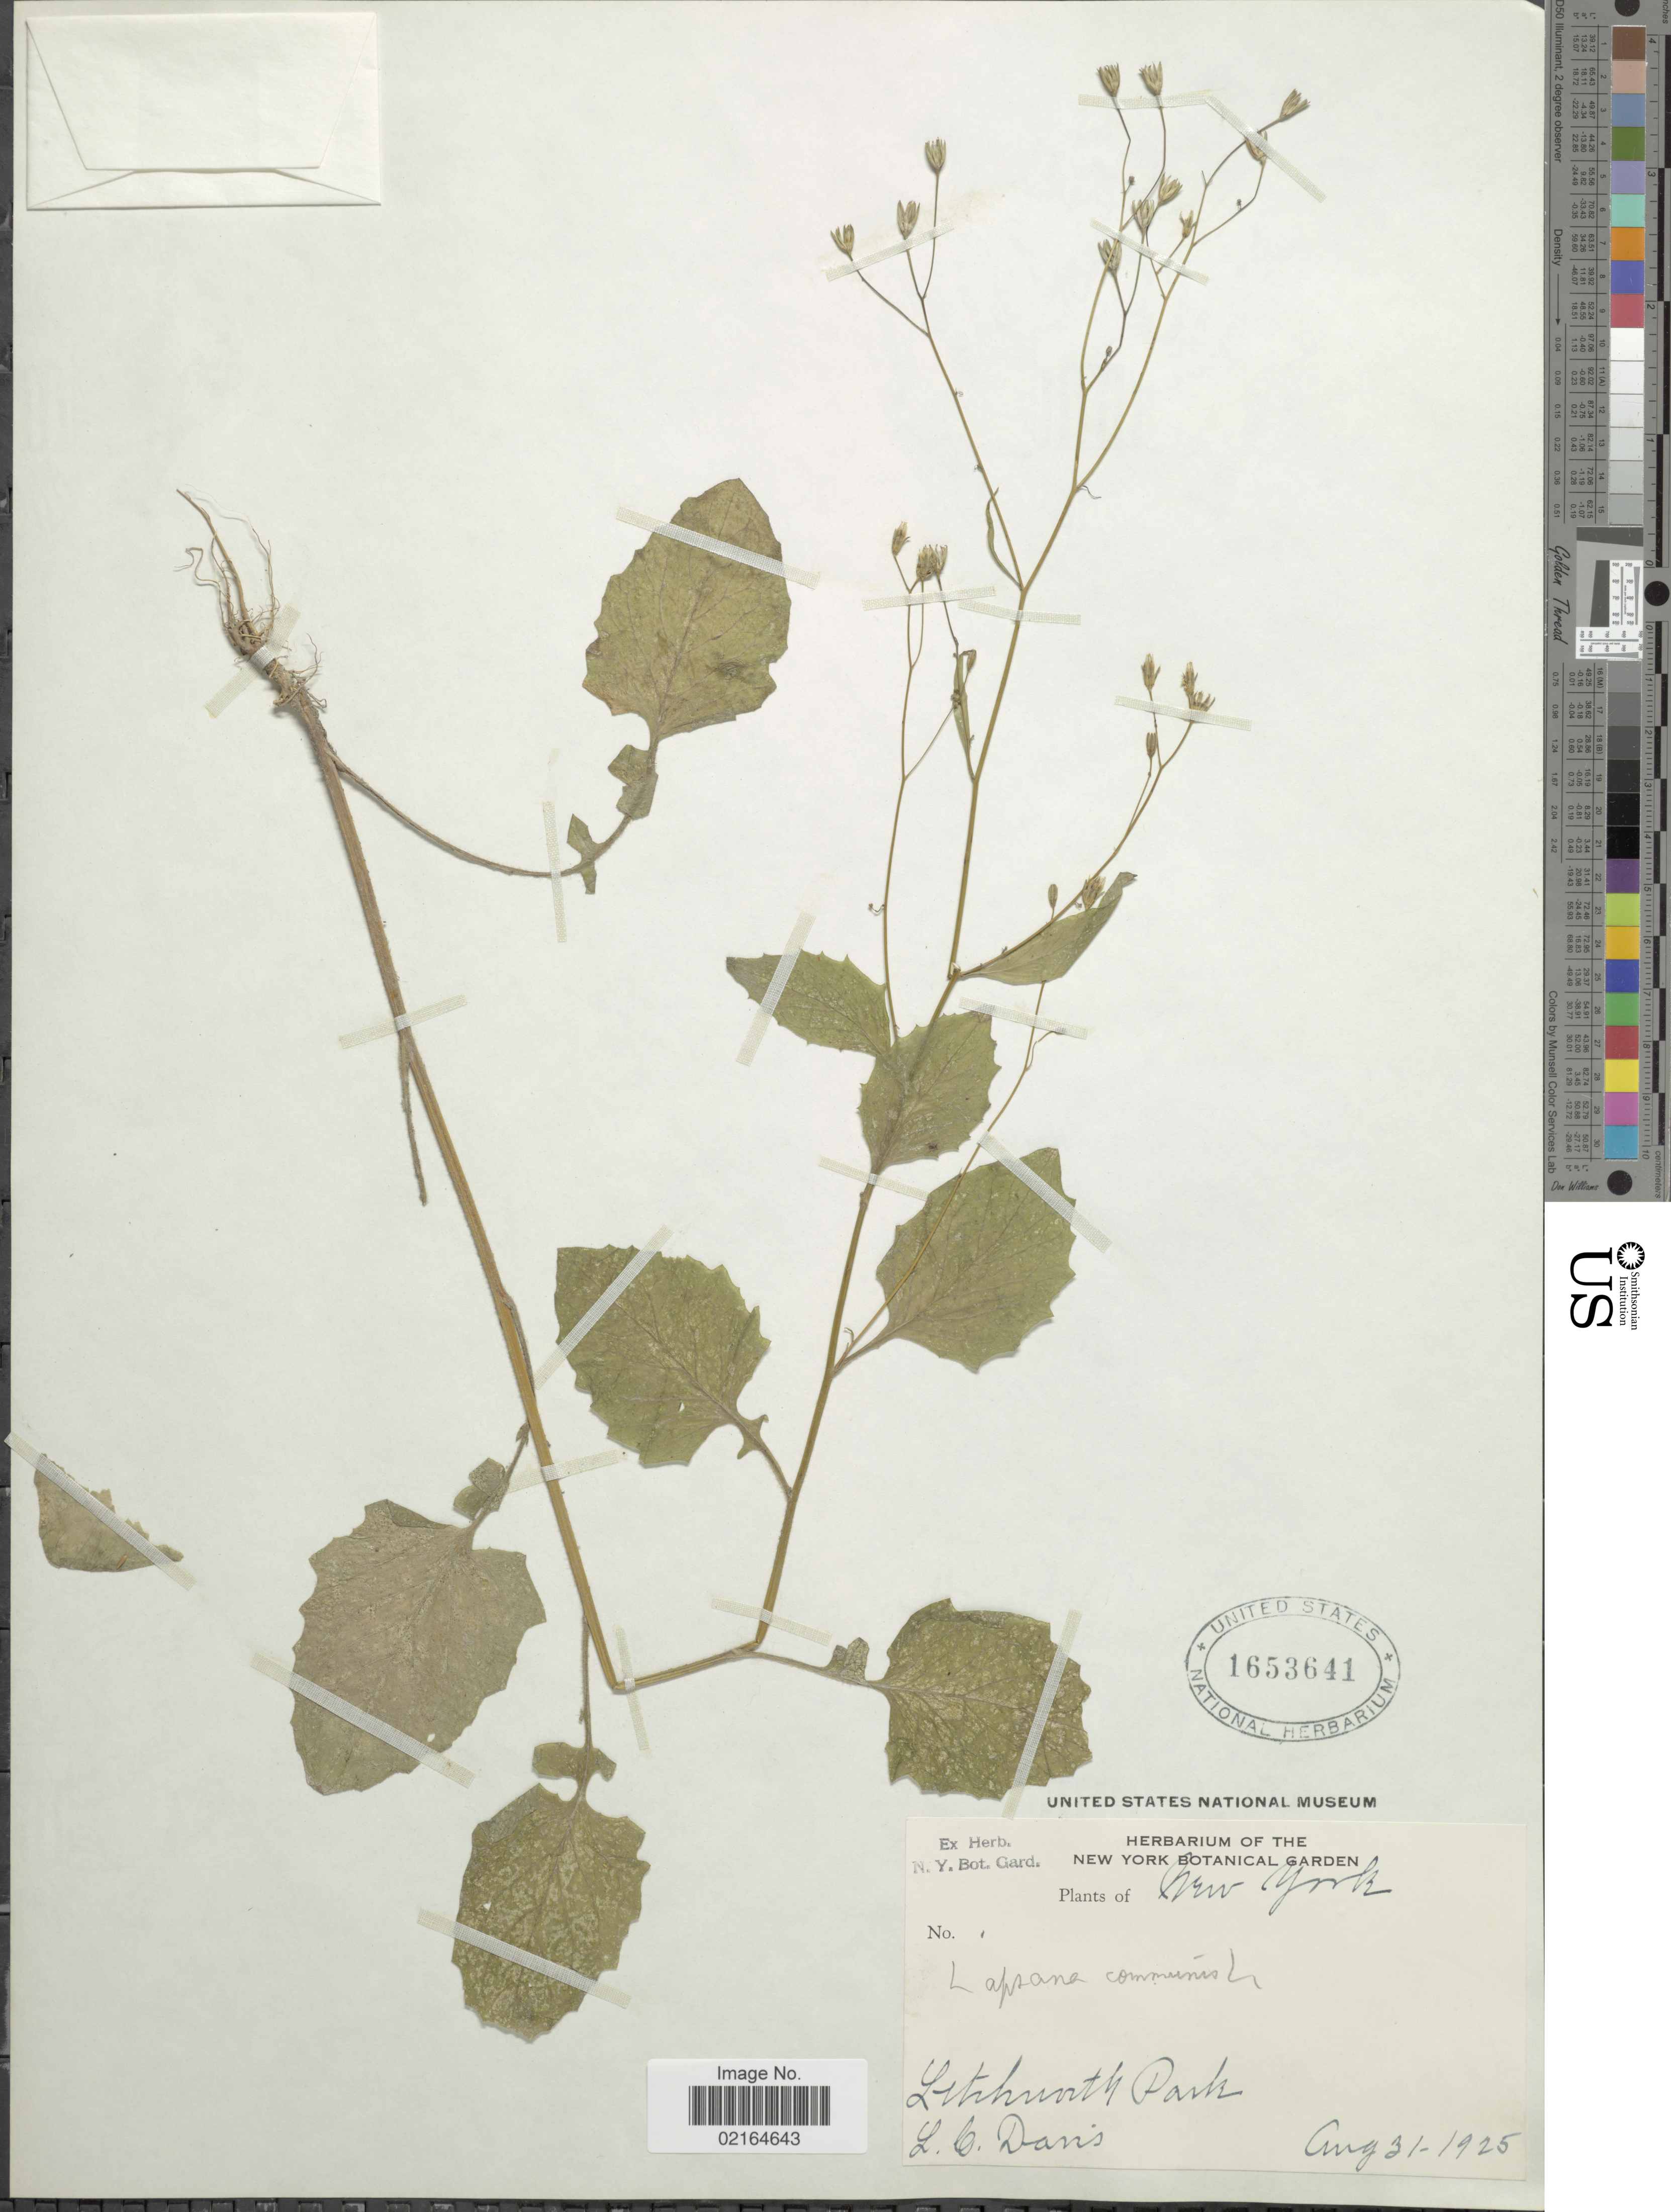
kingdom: Plantae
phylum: Tracheophyta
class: Magnoliopsida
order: Asterales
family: Asteraceae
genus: Lapsana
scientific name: Lapsana communis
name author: L.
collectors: L. C. Davis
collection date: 1925-08-31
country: United States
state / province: New York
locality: Letchworth Park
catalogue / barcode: US 1653641